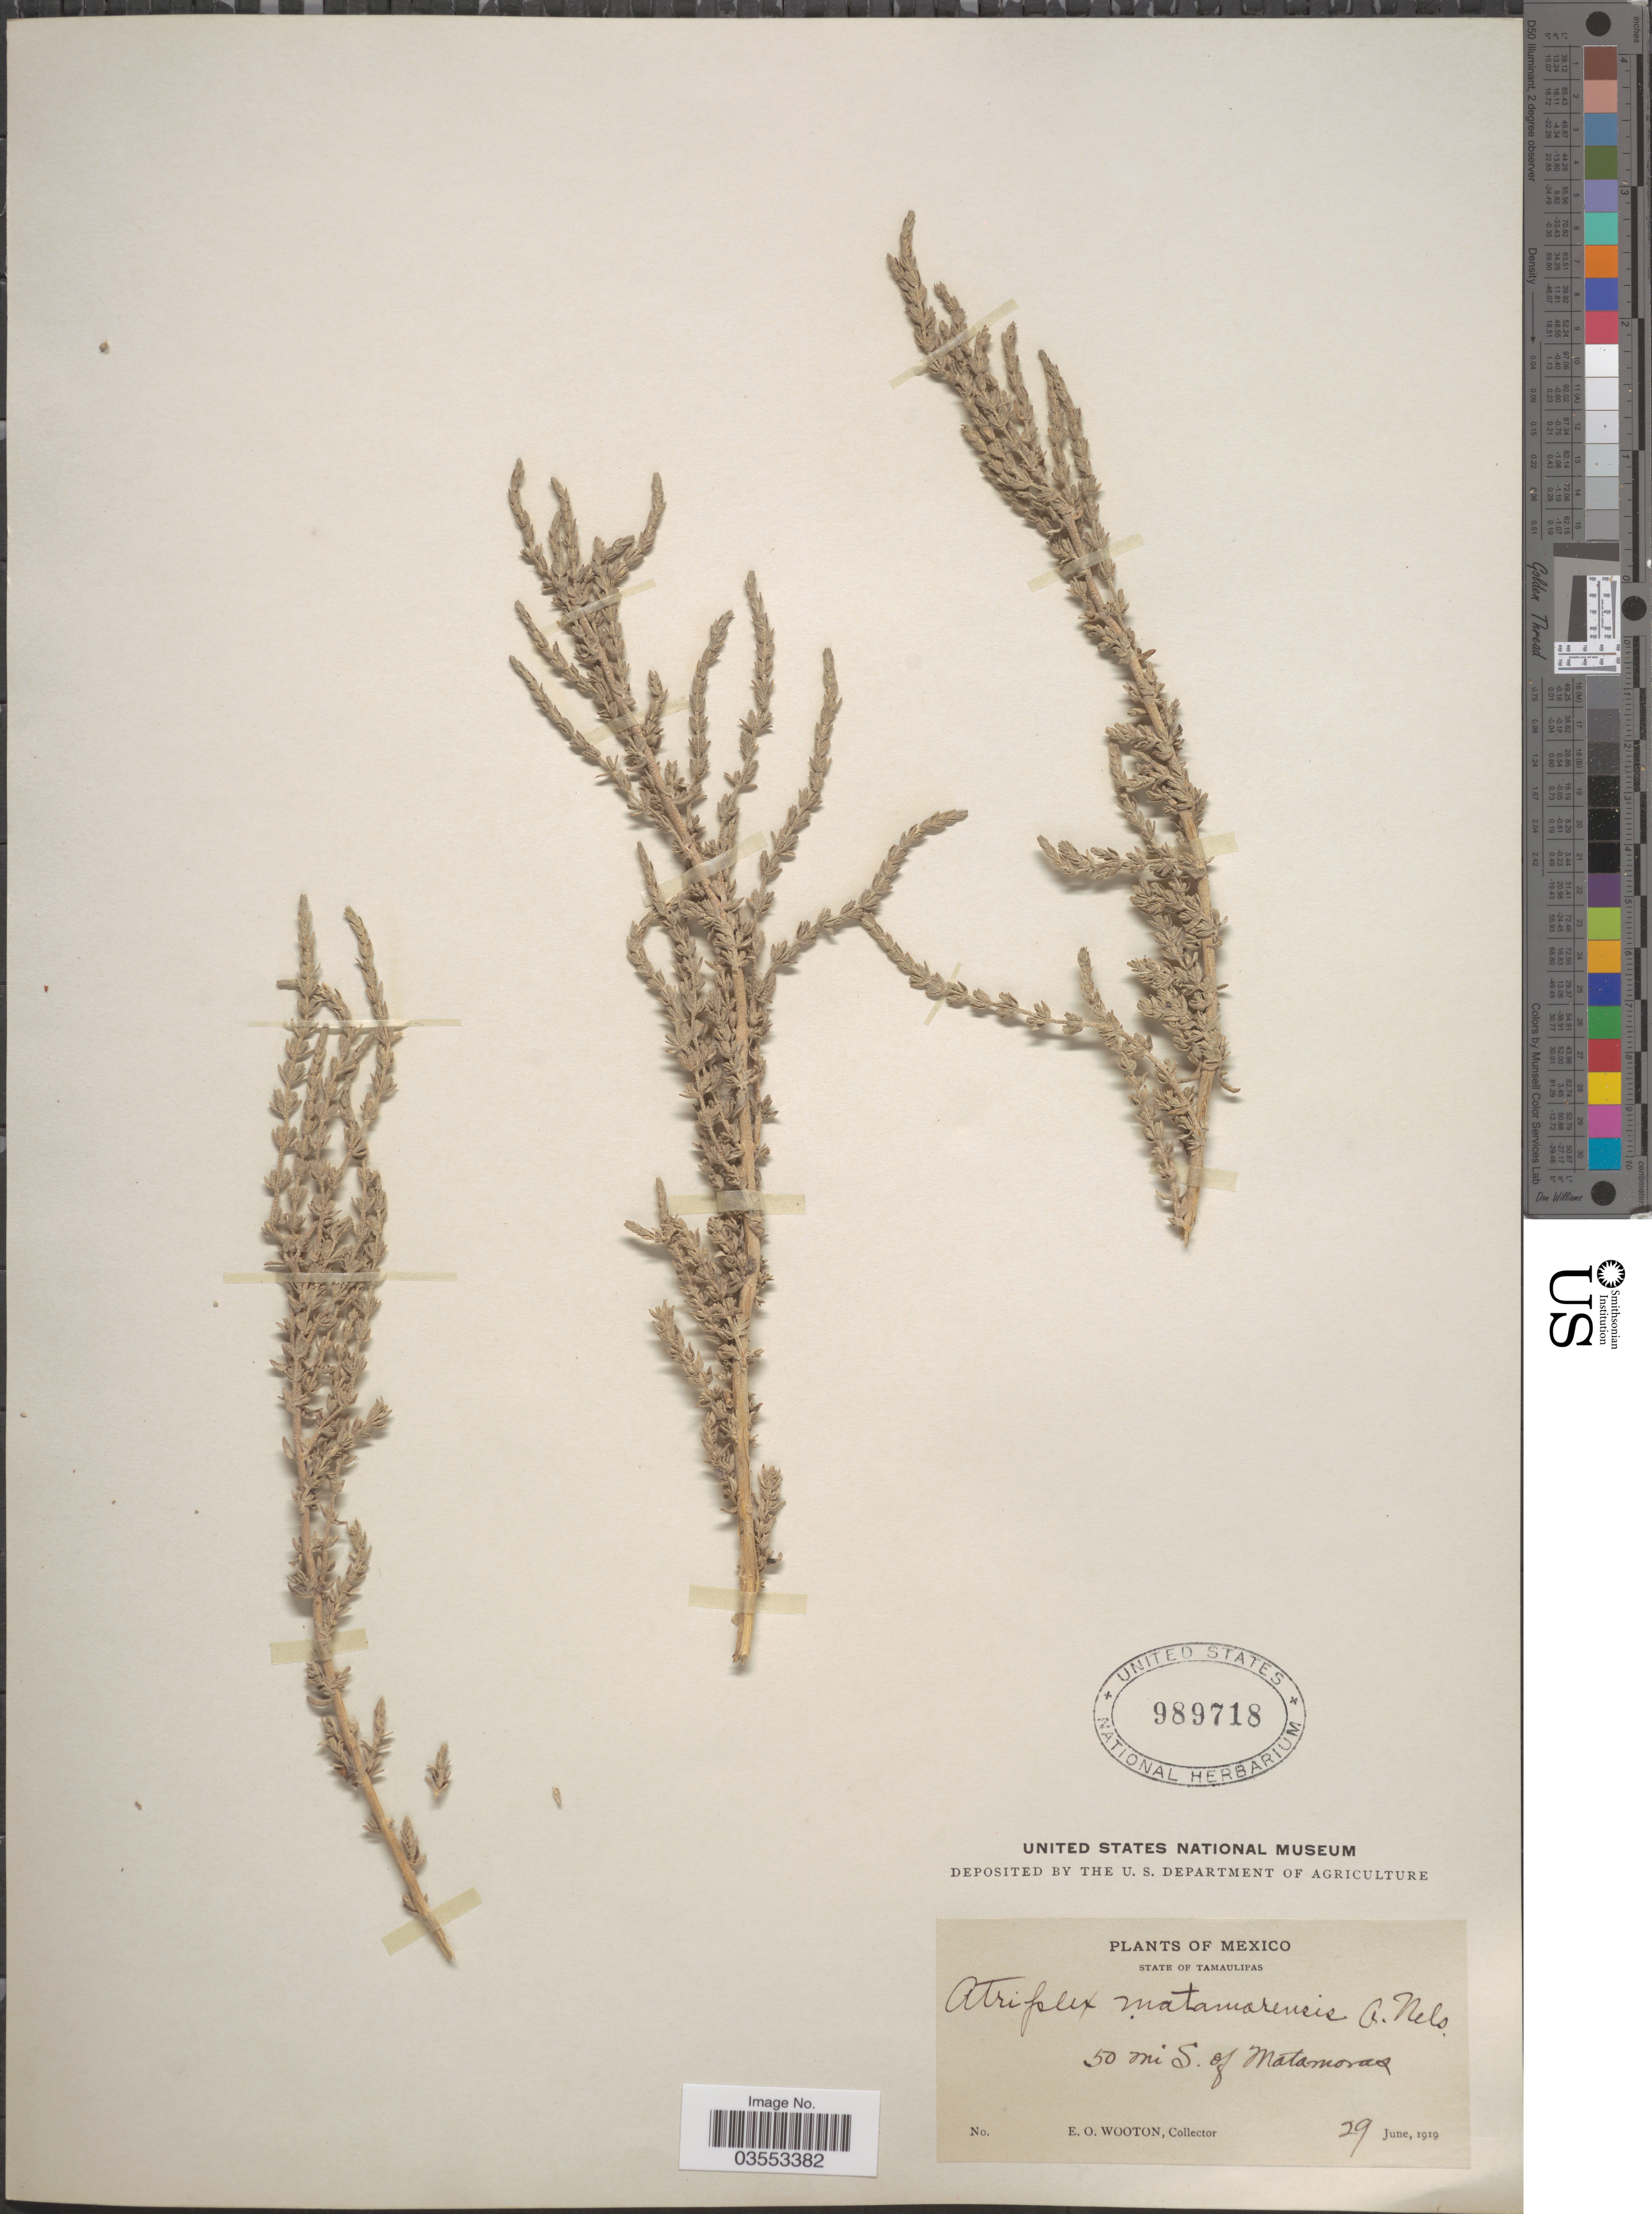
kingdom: Plantae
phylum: Tracheophyta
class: Magnoliopsida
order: Caryophyllales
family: Amaranthaceae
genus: Atriplex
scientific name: Atriplex matamorensis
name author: A. Nelson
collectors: E. O. Wooton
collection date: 1919-06-29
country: Mexico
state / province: Tamaulipas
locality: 50 mi S. of Matamoras.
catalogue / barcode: US 989718